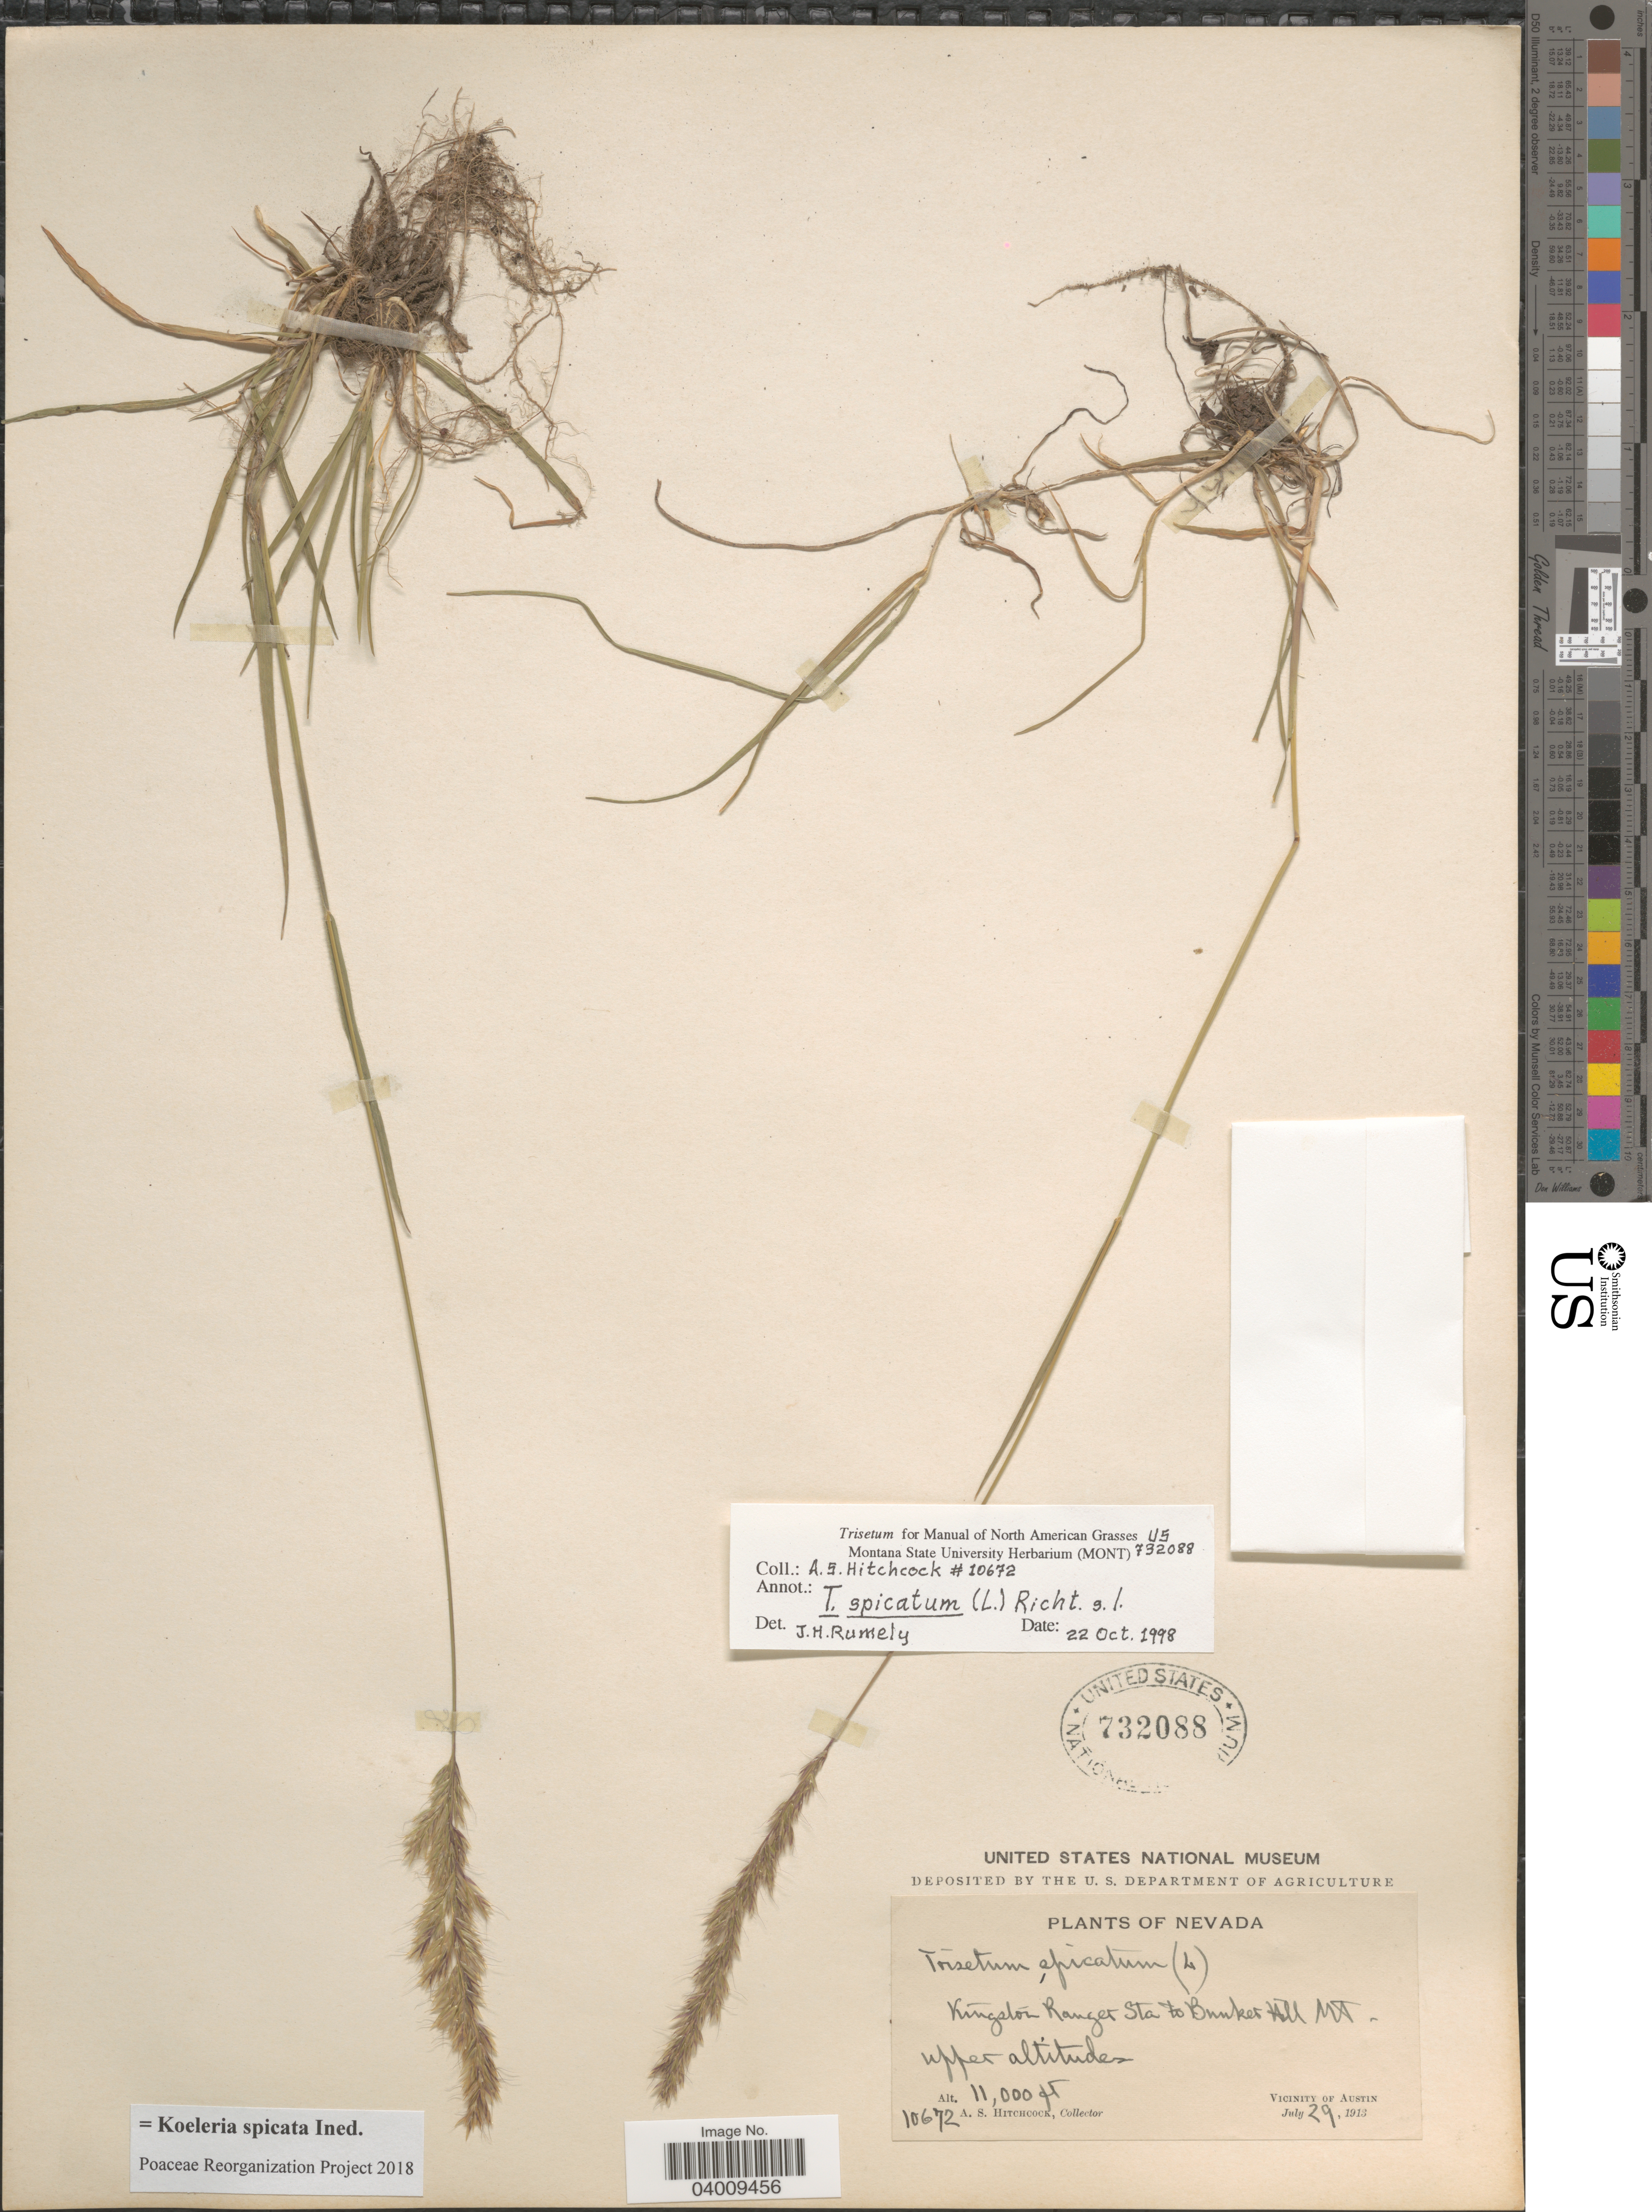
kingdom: Plantae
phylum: Tracheophyta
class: Liliopsida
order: Poales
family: Poaceae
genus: Koeleria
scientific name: Koeleria spicata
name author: (L.) Barberá et al.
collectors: A. S. Hitchcock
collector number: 10672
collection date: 1913-07-29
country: United States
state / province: Nevada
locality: Kingston Ranger Sta to Bunker Hill Mt. Vicinity of Austin.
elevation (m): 3353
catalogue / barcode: US 732088